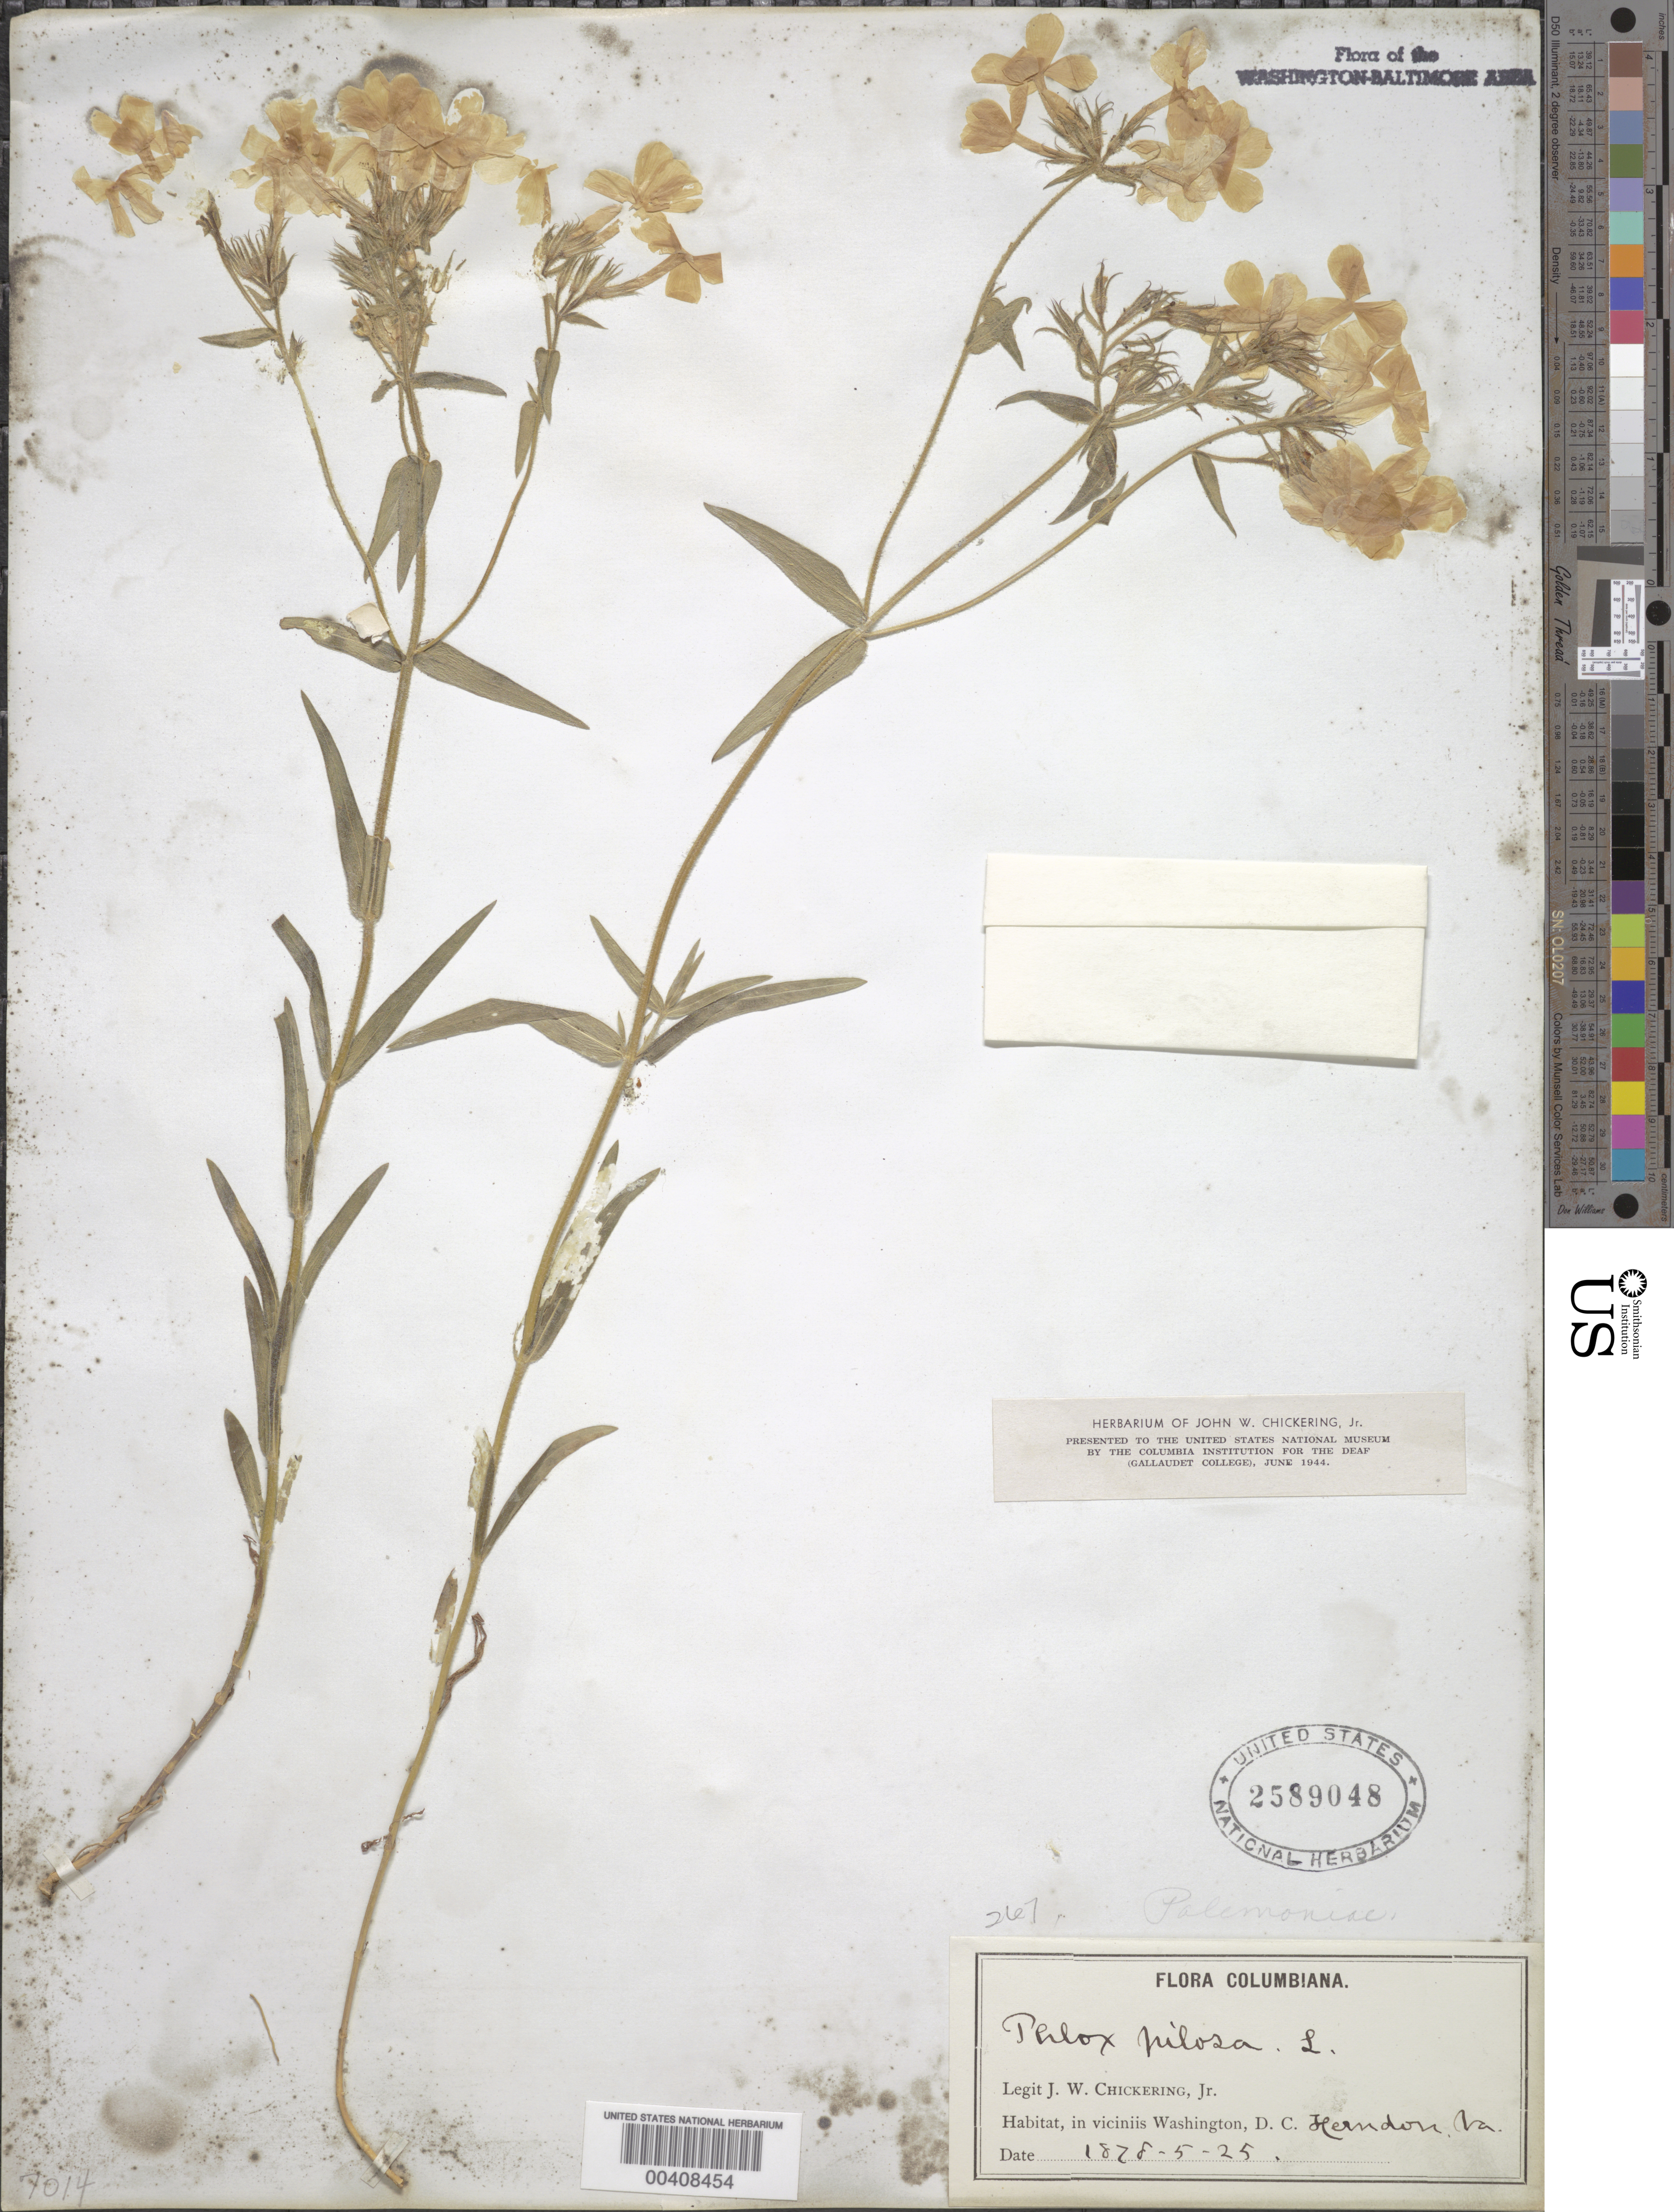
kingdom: Plantae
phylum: Tracheophyta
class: Magnoliopsida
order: Ericales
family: Polemoniaceae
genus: Phlox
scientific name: Phlox pilosa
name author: L.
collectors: J. Chickering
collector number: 267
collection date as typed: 25 May 1878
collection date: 1878-05-25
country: United States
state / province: Virginia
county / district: Fairfax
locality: Herndon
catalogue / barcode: US 2589048